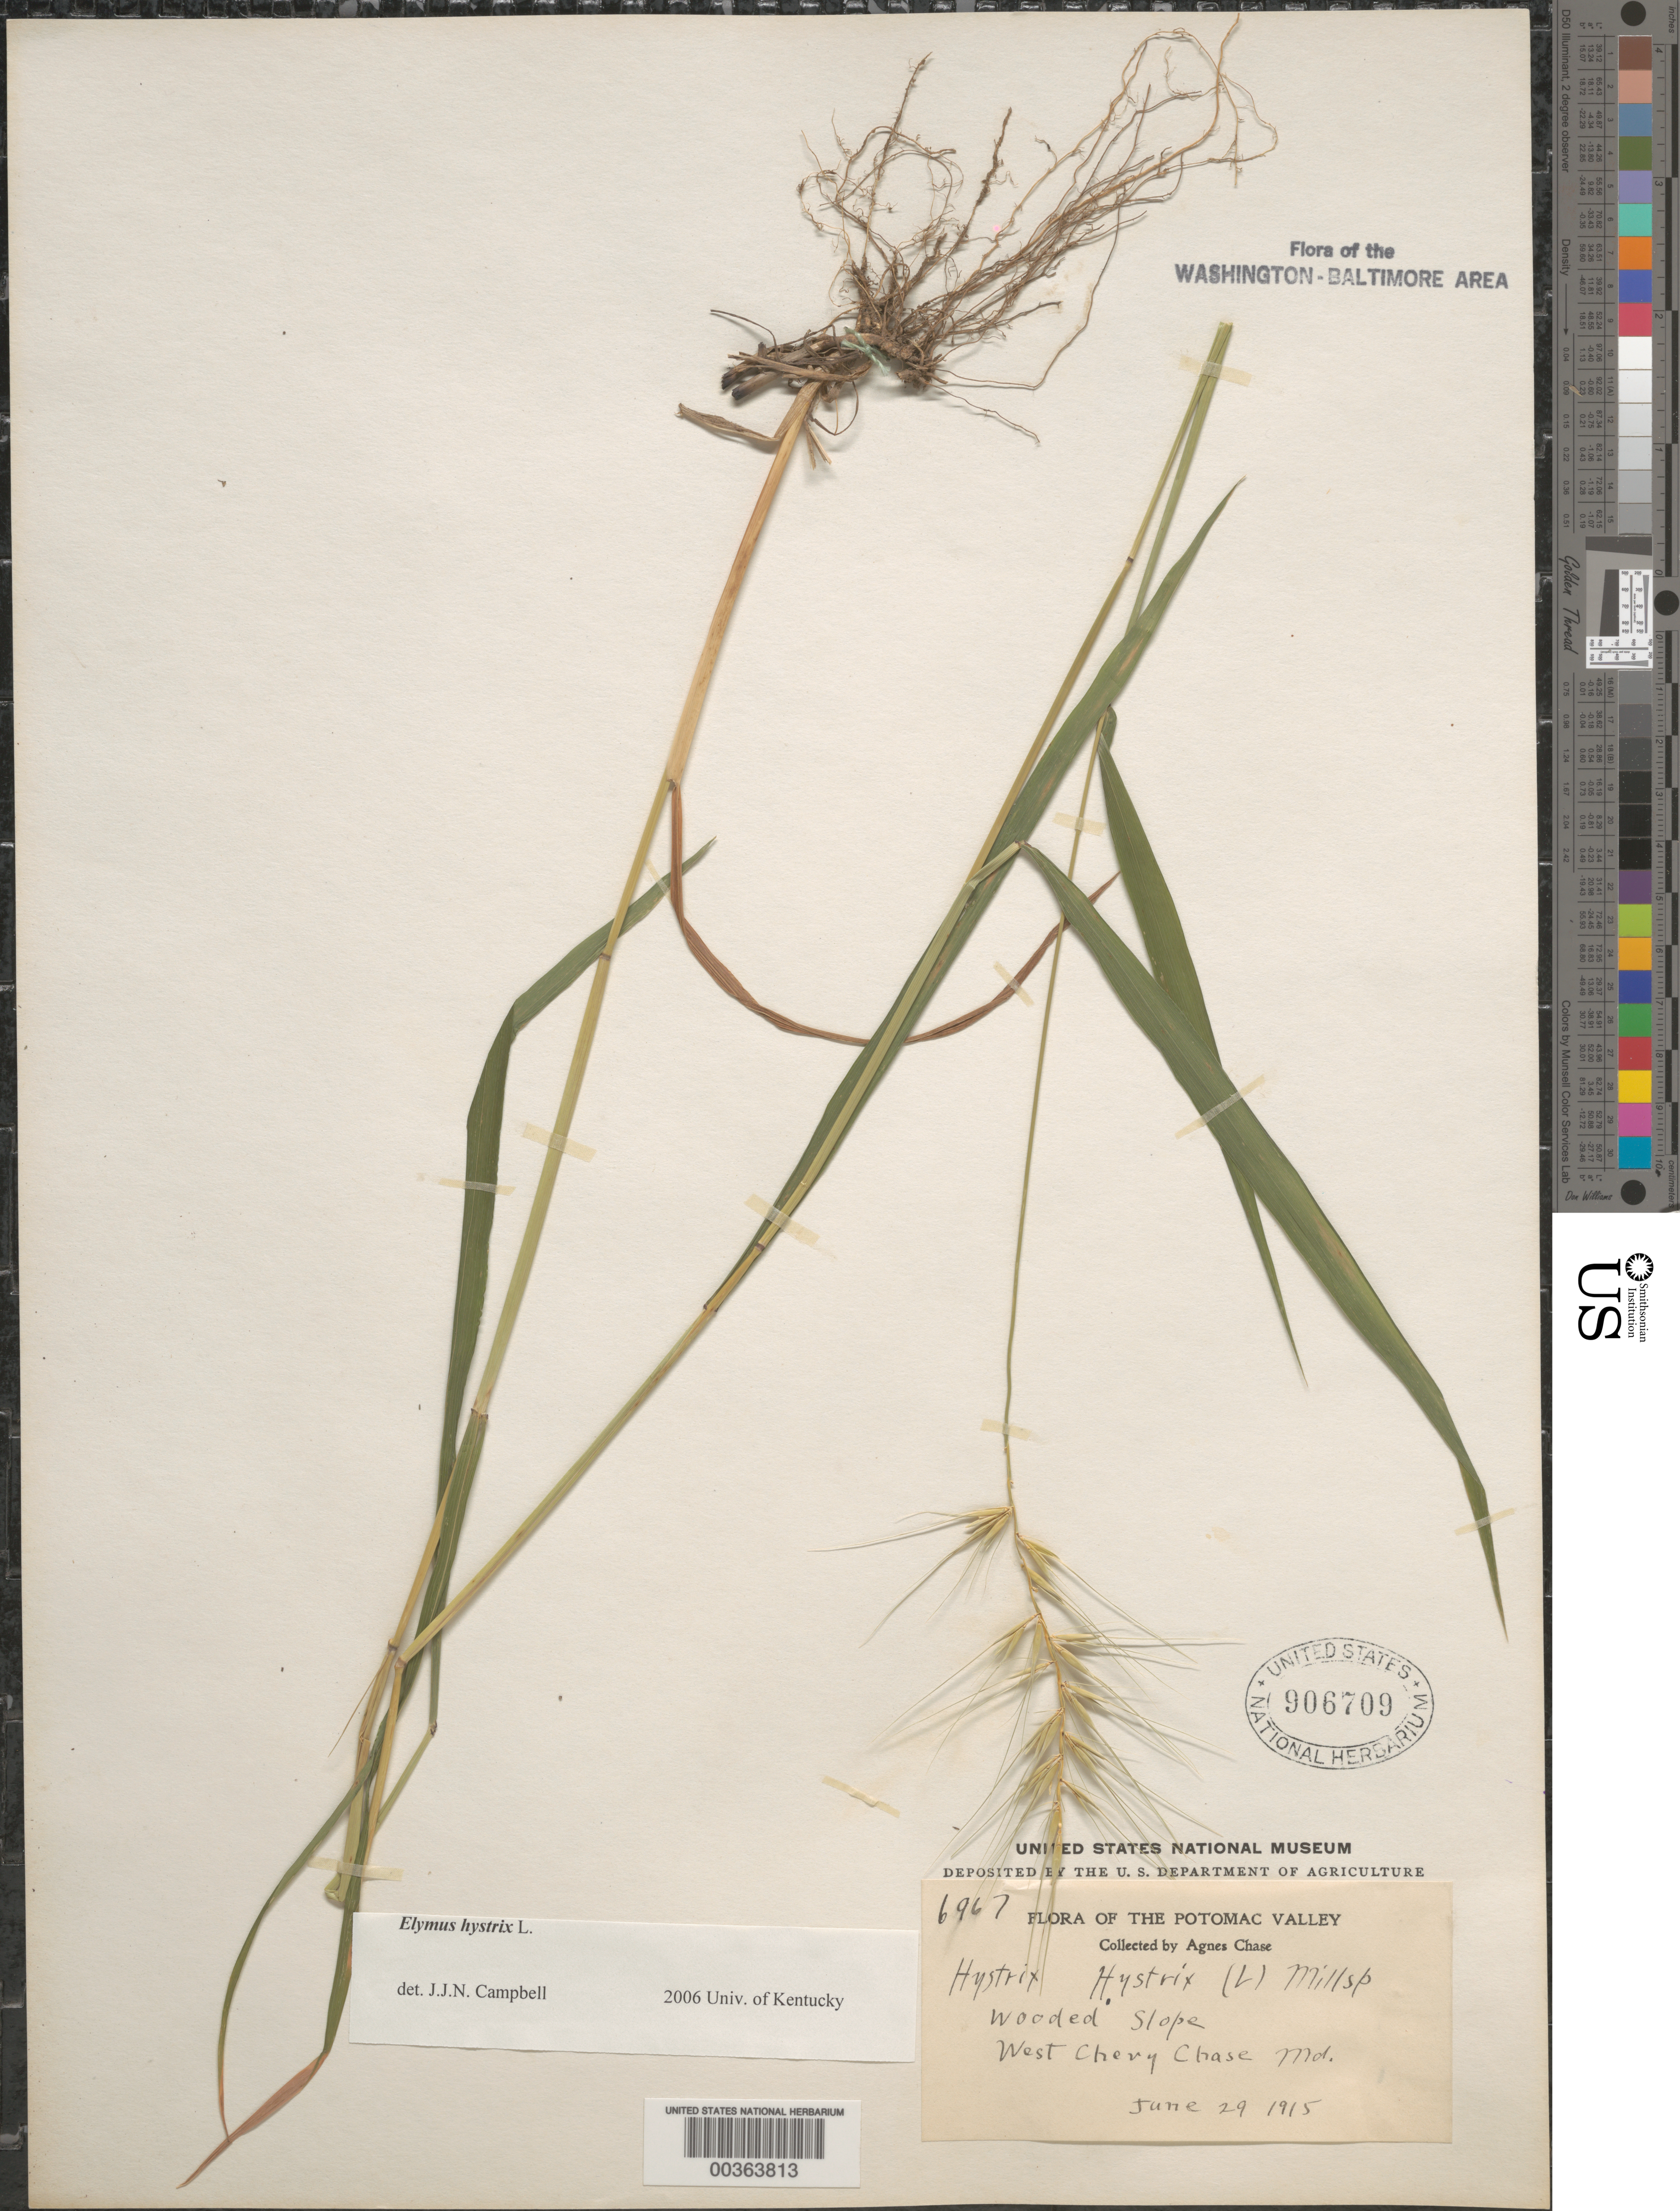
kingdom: Plantae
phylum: Tracheophyta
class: Liliopsida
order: Poales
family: Poaceae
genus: Elymus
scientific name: Elymus hystrix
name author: L.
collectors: A. Chase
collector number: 6967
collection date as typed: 29 Jun 1915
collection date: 1915-06-29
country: United States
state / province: Maryland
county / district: Montgomery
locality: West Chevy Chase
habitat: Wooded slope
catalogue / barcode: US 906709